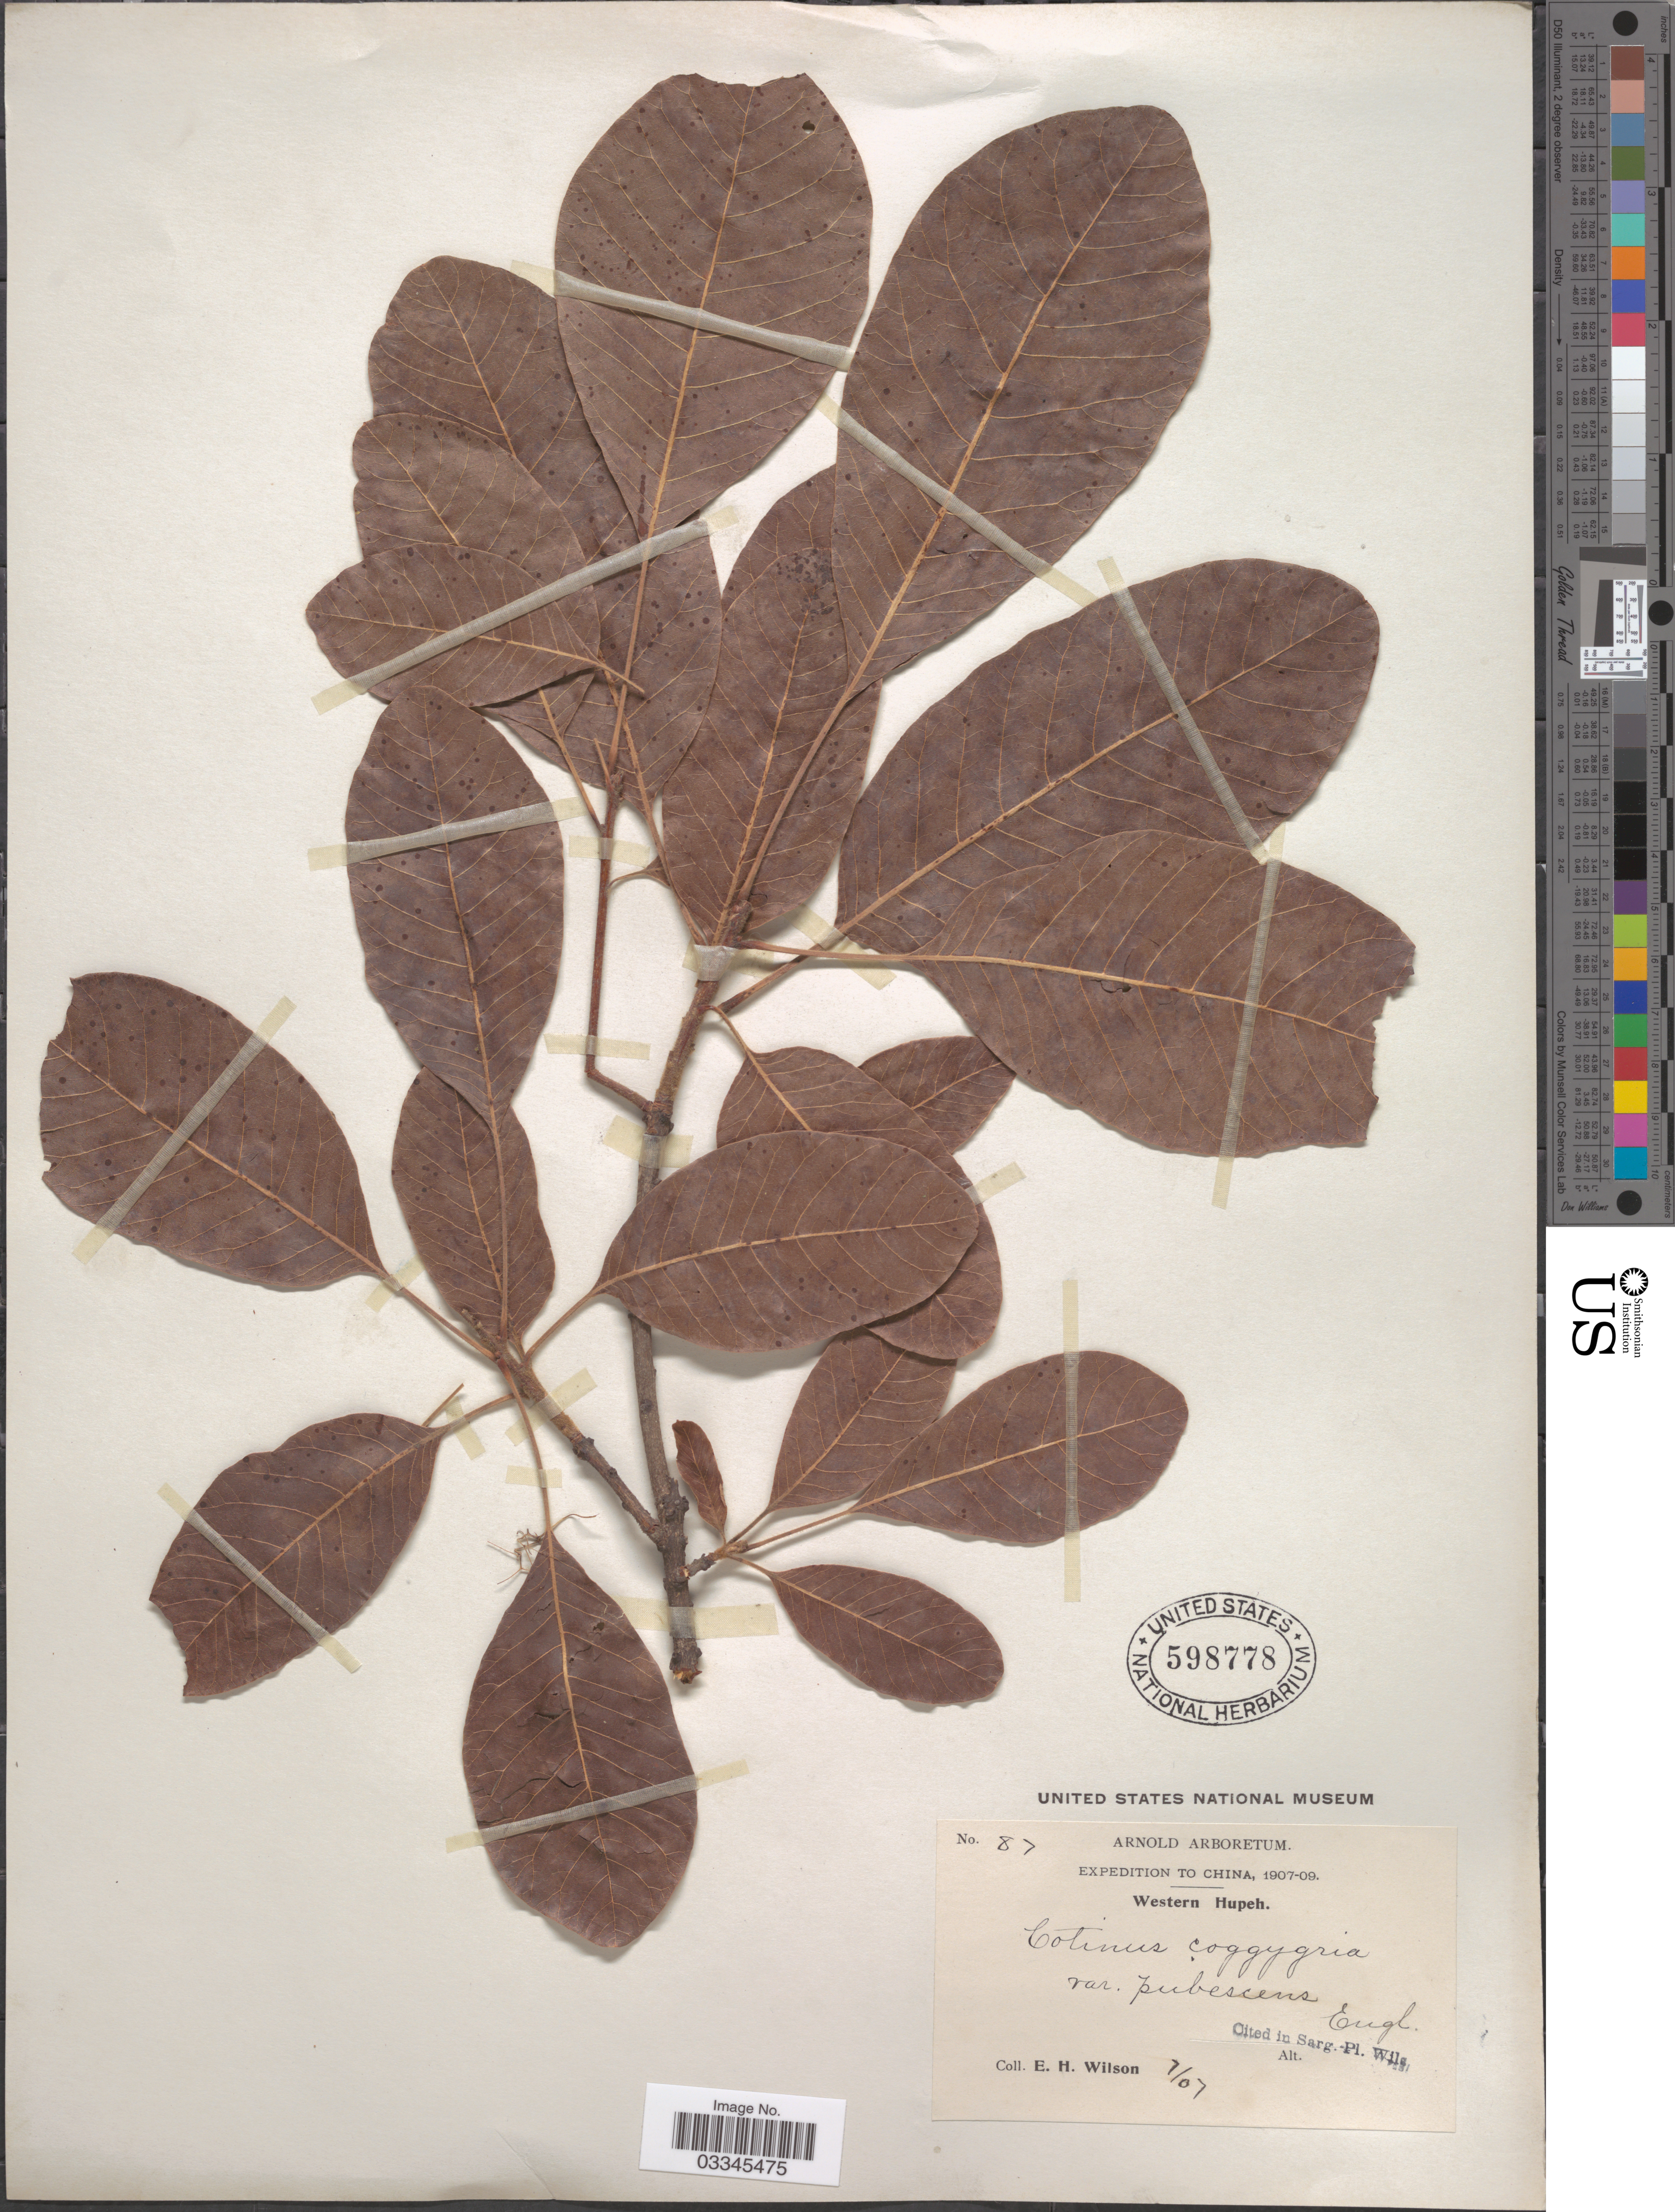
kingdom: Plantae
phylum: Tracheophyta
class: Magnoliopsida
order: Sapindales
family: Anacardiaceae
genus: Cotinus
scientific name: Cotinus coggygria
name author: Scop.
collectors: E. Wilson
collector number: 87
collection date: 1907-07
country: China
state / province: Hubei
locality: Western Hupeh.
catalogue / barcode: US 598778